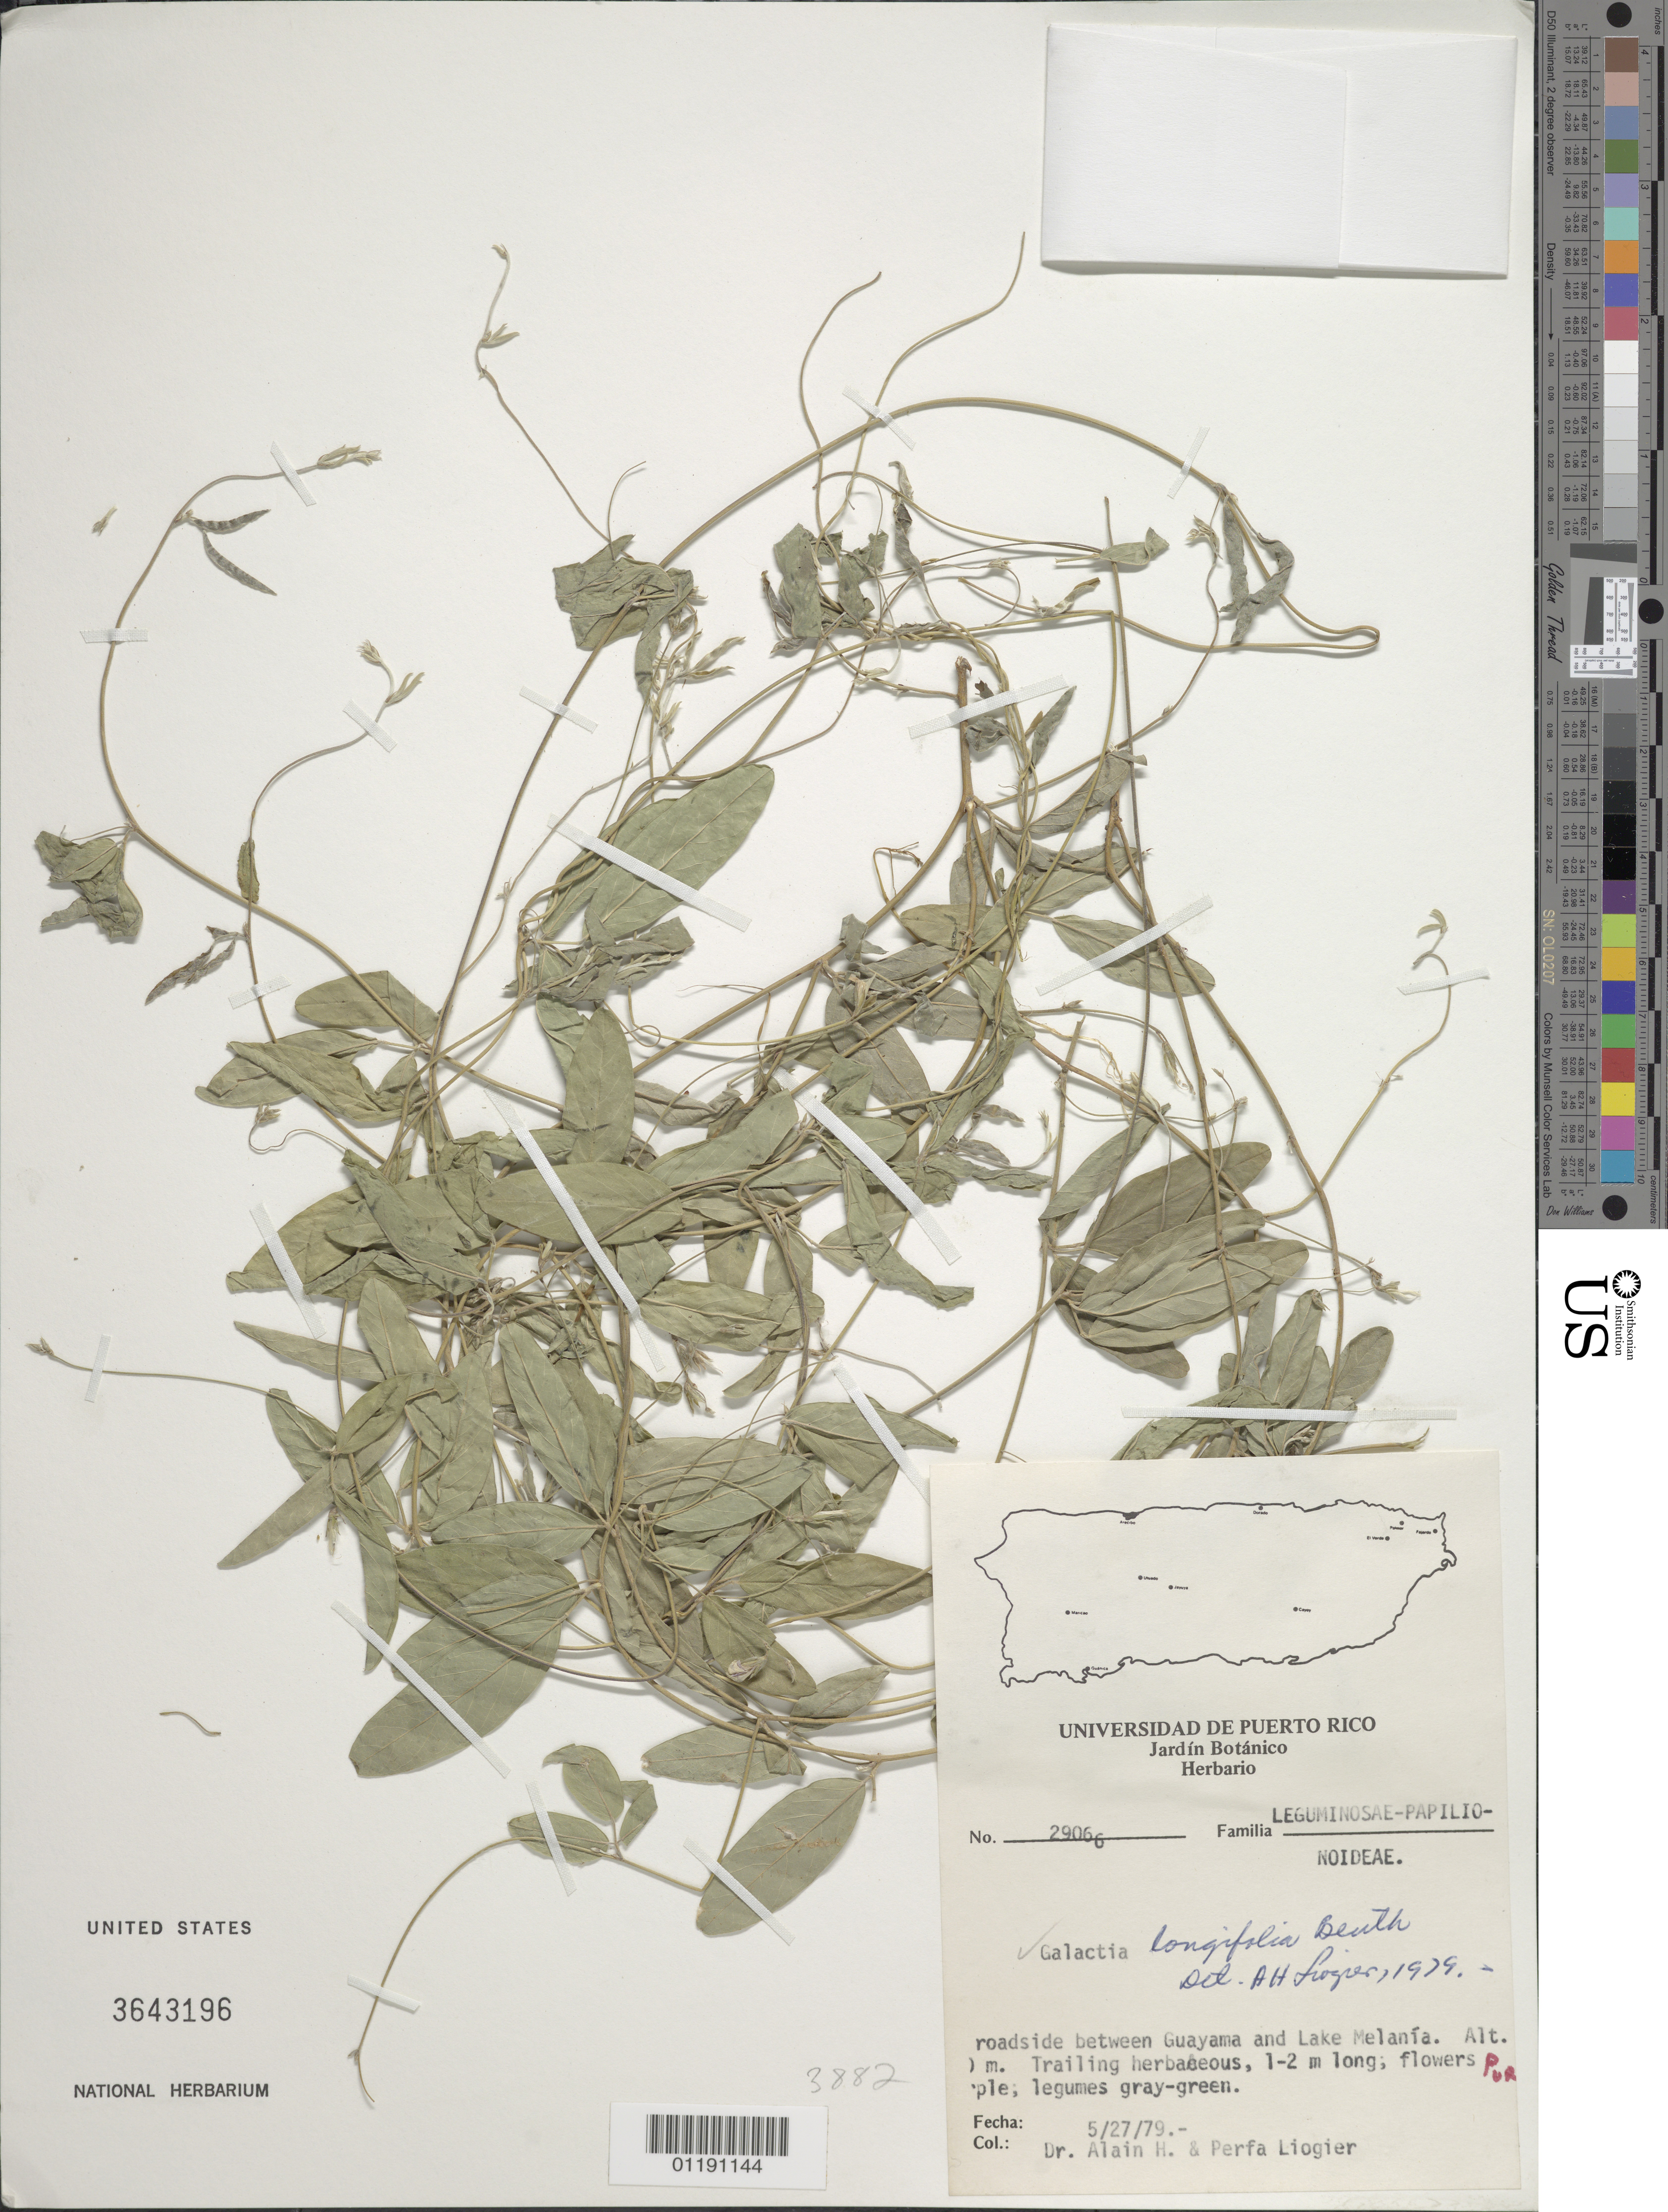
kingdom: Plantae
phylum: Tracheophyta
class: Magnoliopsida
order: Fabales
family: Fabaceae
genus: Galactia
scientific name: Galactia longifolia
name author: (Jacq.) Benth.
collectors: A. H. Liogier & M. P. Liogier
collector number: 29066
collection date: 1979-05-27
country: Puerto Rico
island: Puerto Rico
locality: Roadside between Guayama and Lake Melanía.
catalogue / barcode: US 3643196